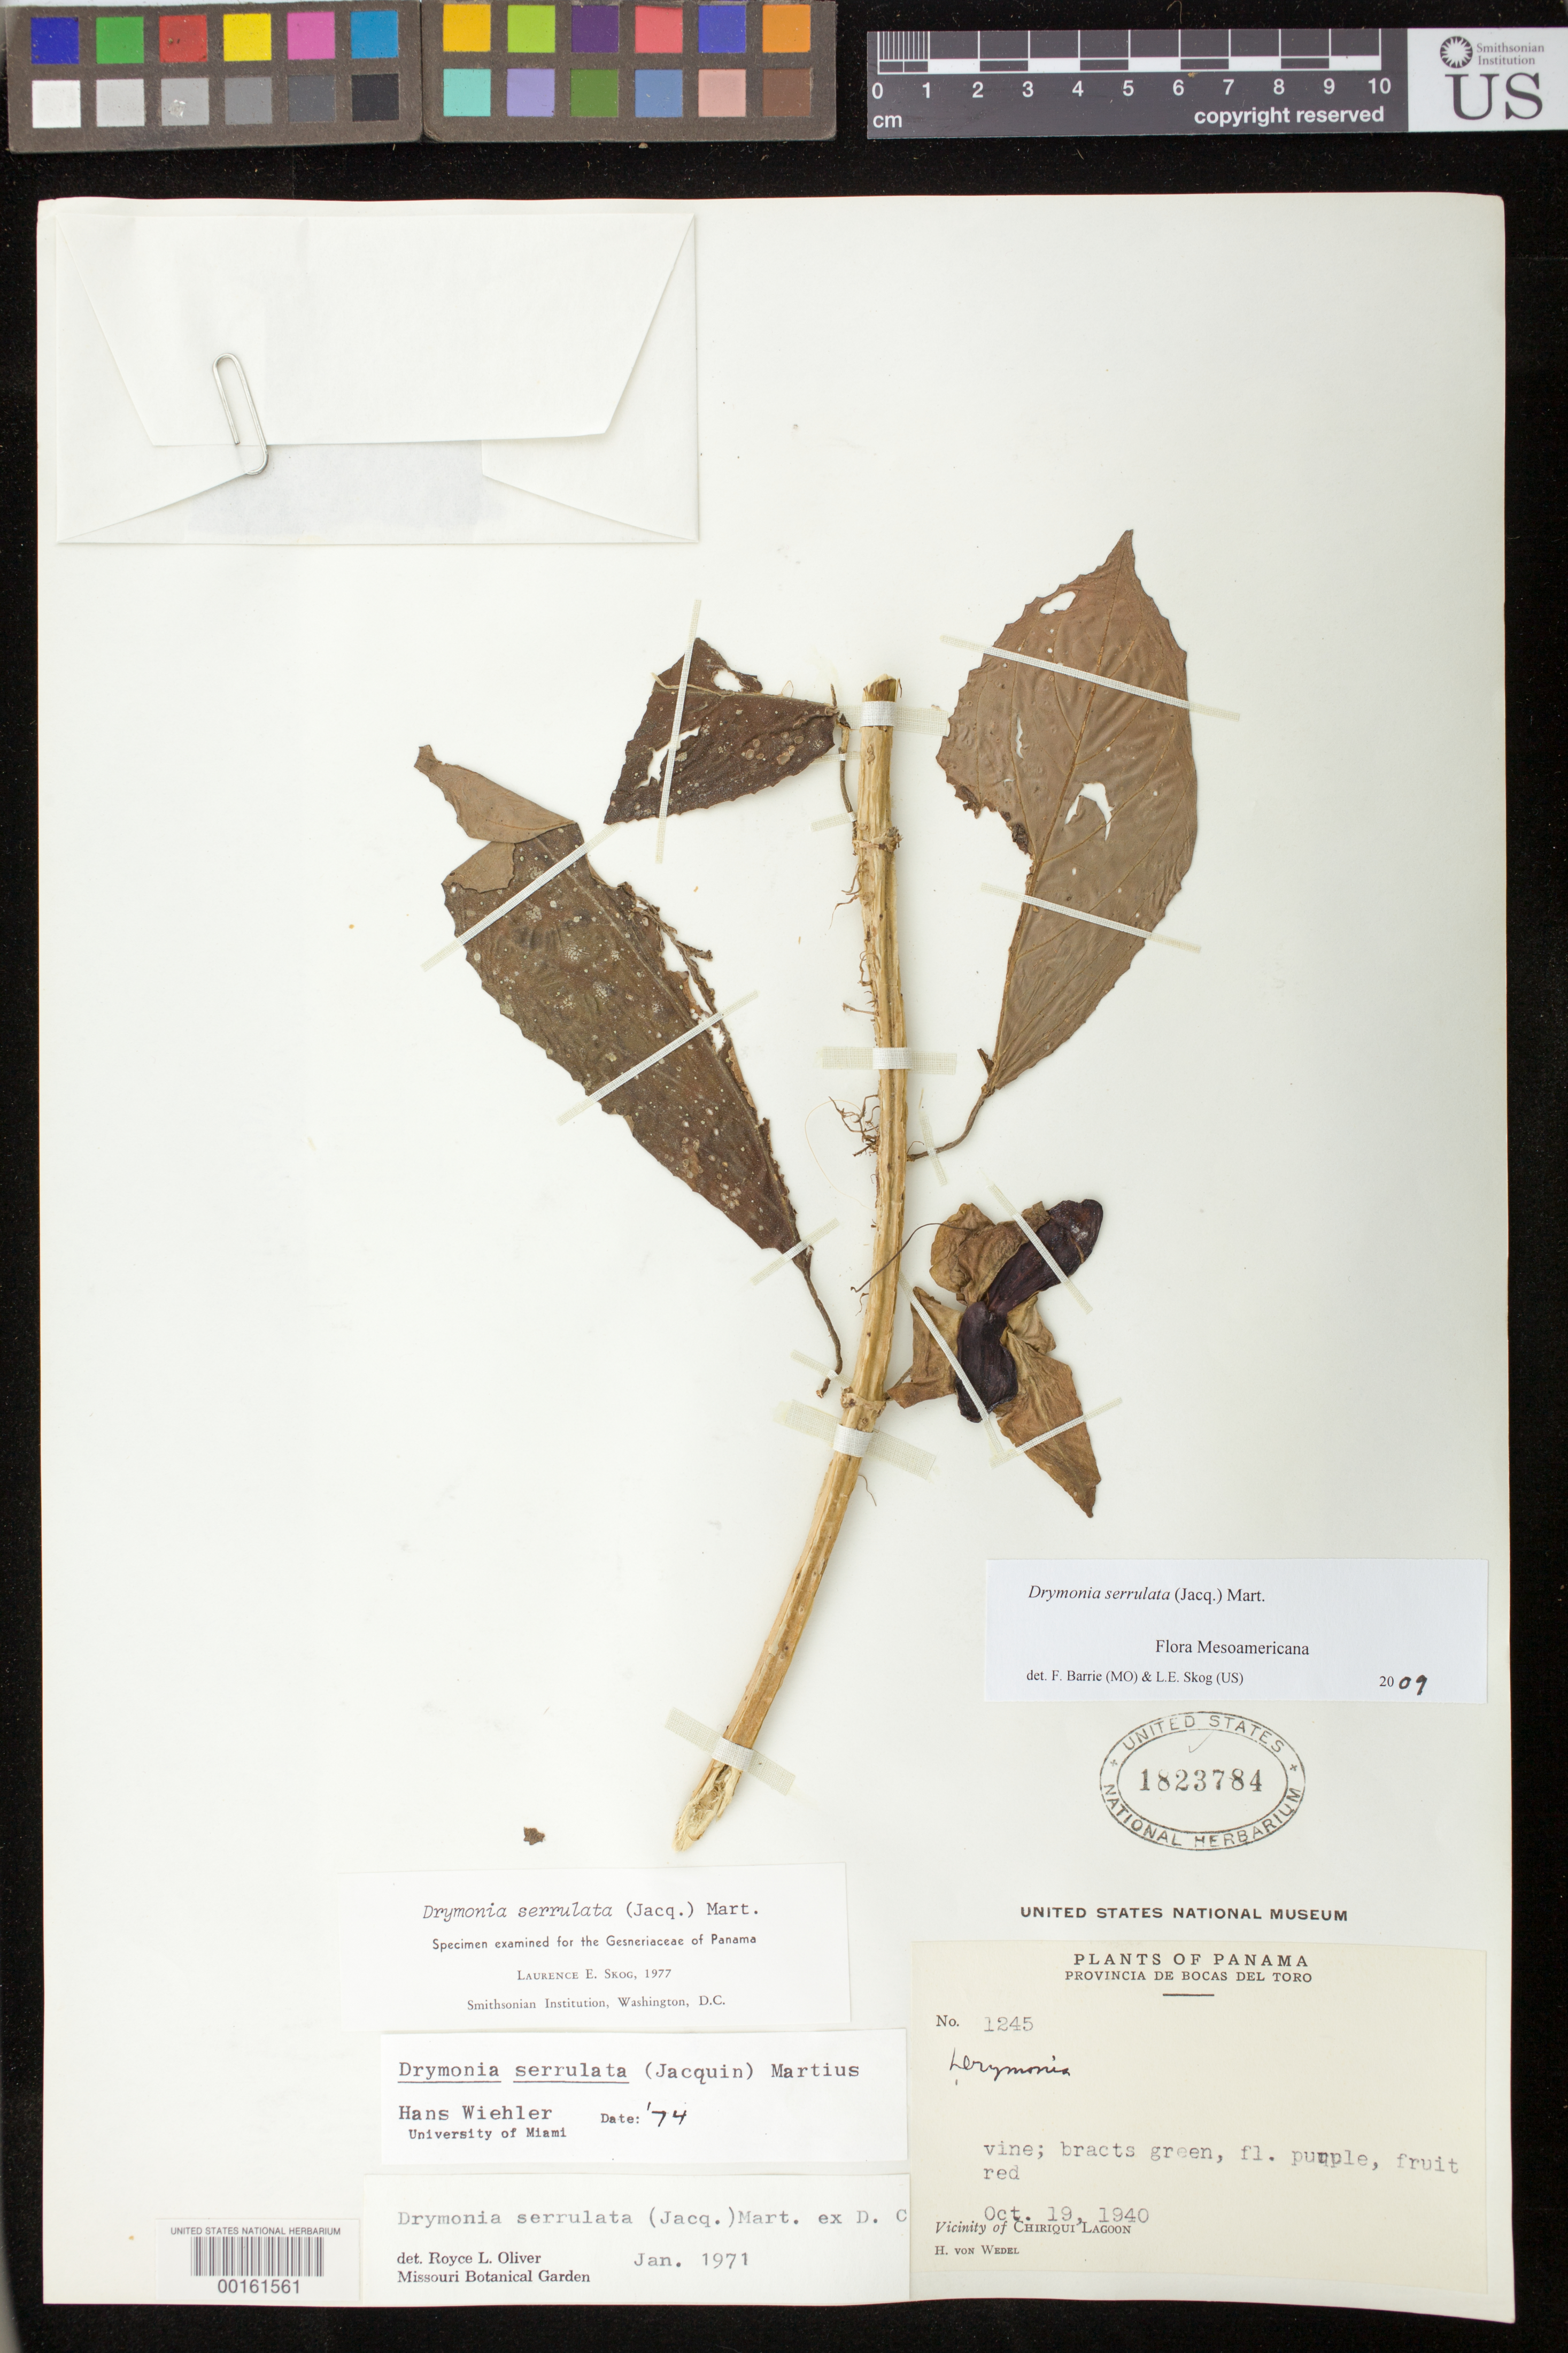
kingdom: Plantae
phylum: Tracheophyta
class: Magnoliopsida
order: Lamiales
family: Gesneriaceae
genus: Drymonia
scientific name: Drymonia serrulata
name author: (Jacq.) Mart.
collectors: H. von Wedel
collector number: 1245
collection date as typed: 19 Oct 1940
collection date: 1940-10-19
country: Panama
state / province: Bocas del Toro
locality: Vicinity of Chiriqui Lagoon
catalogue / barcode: US 1823784